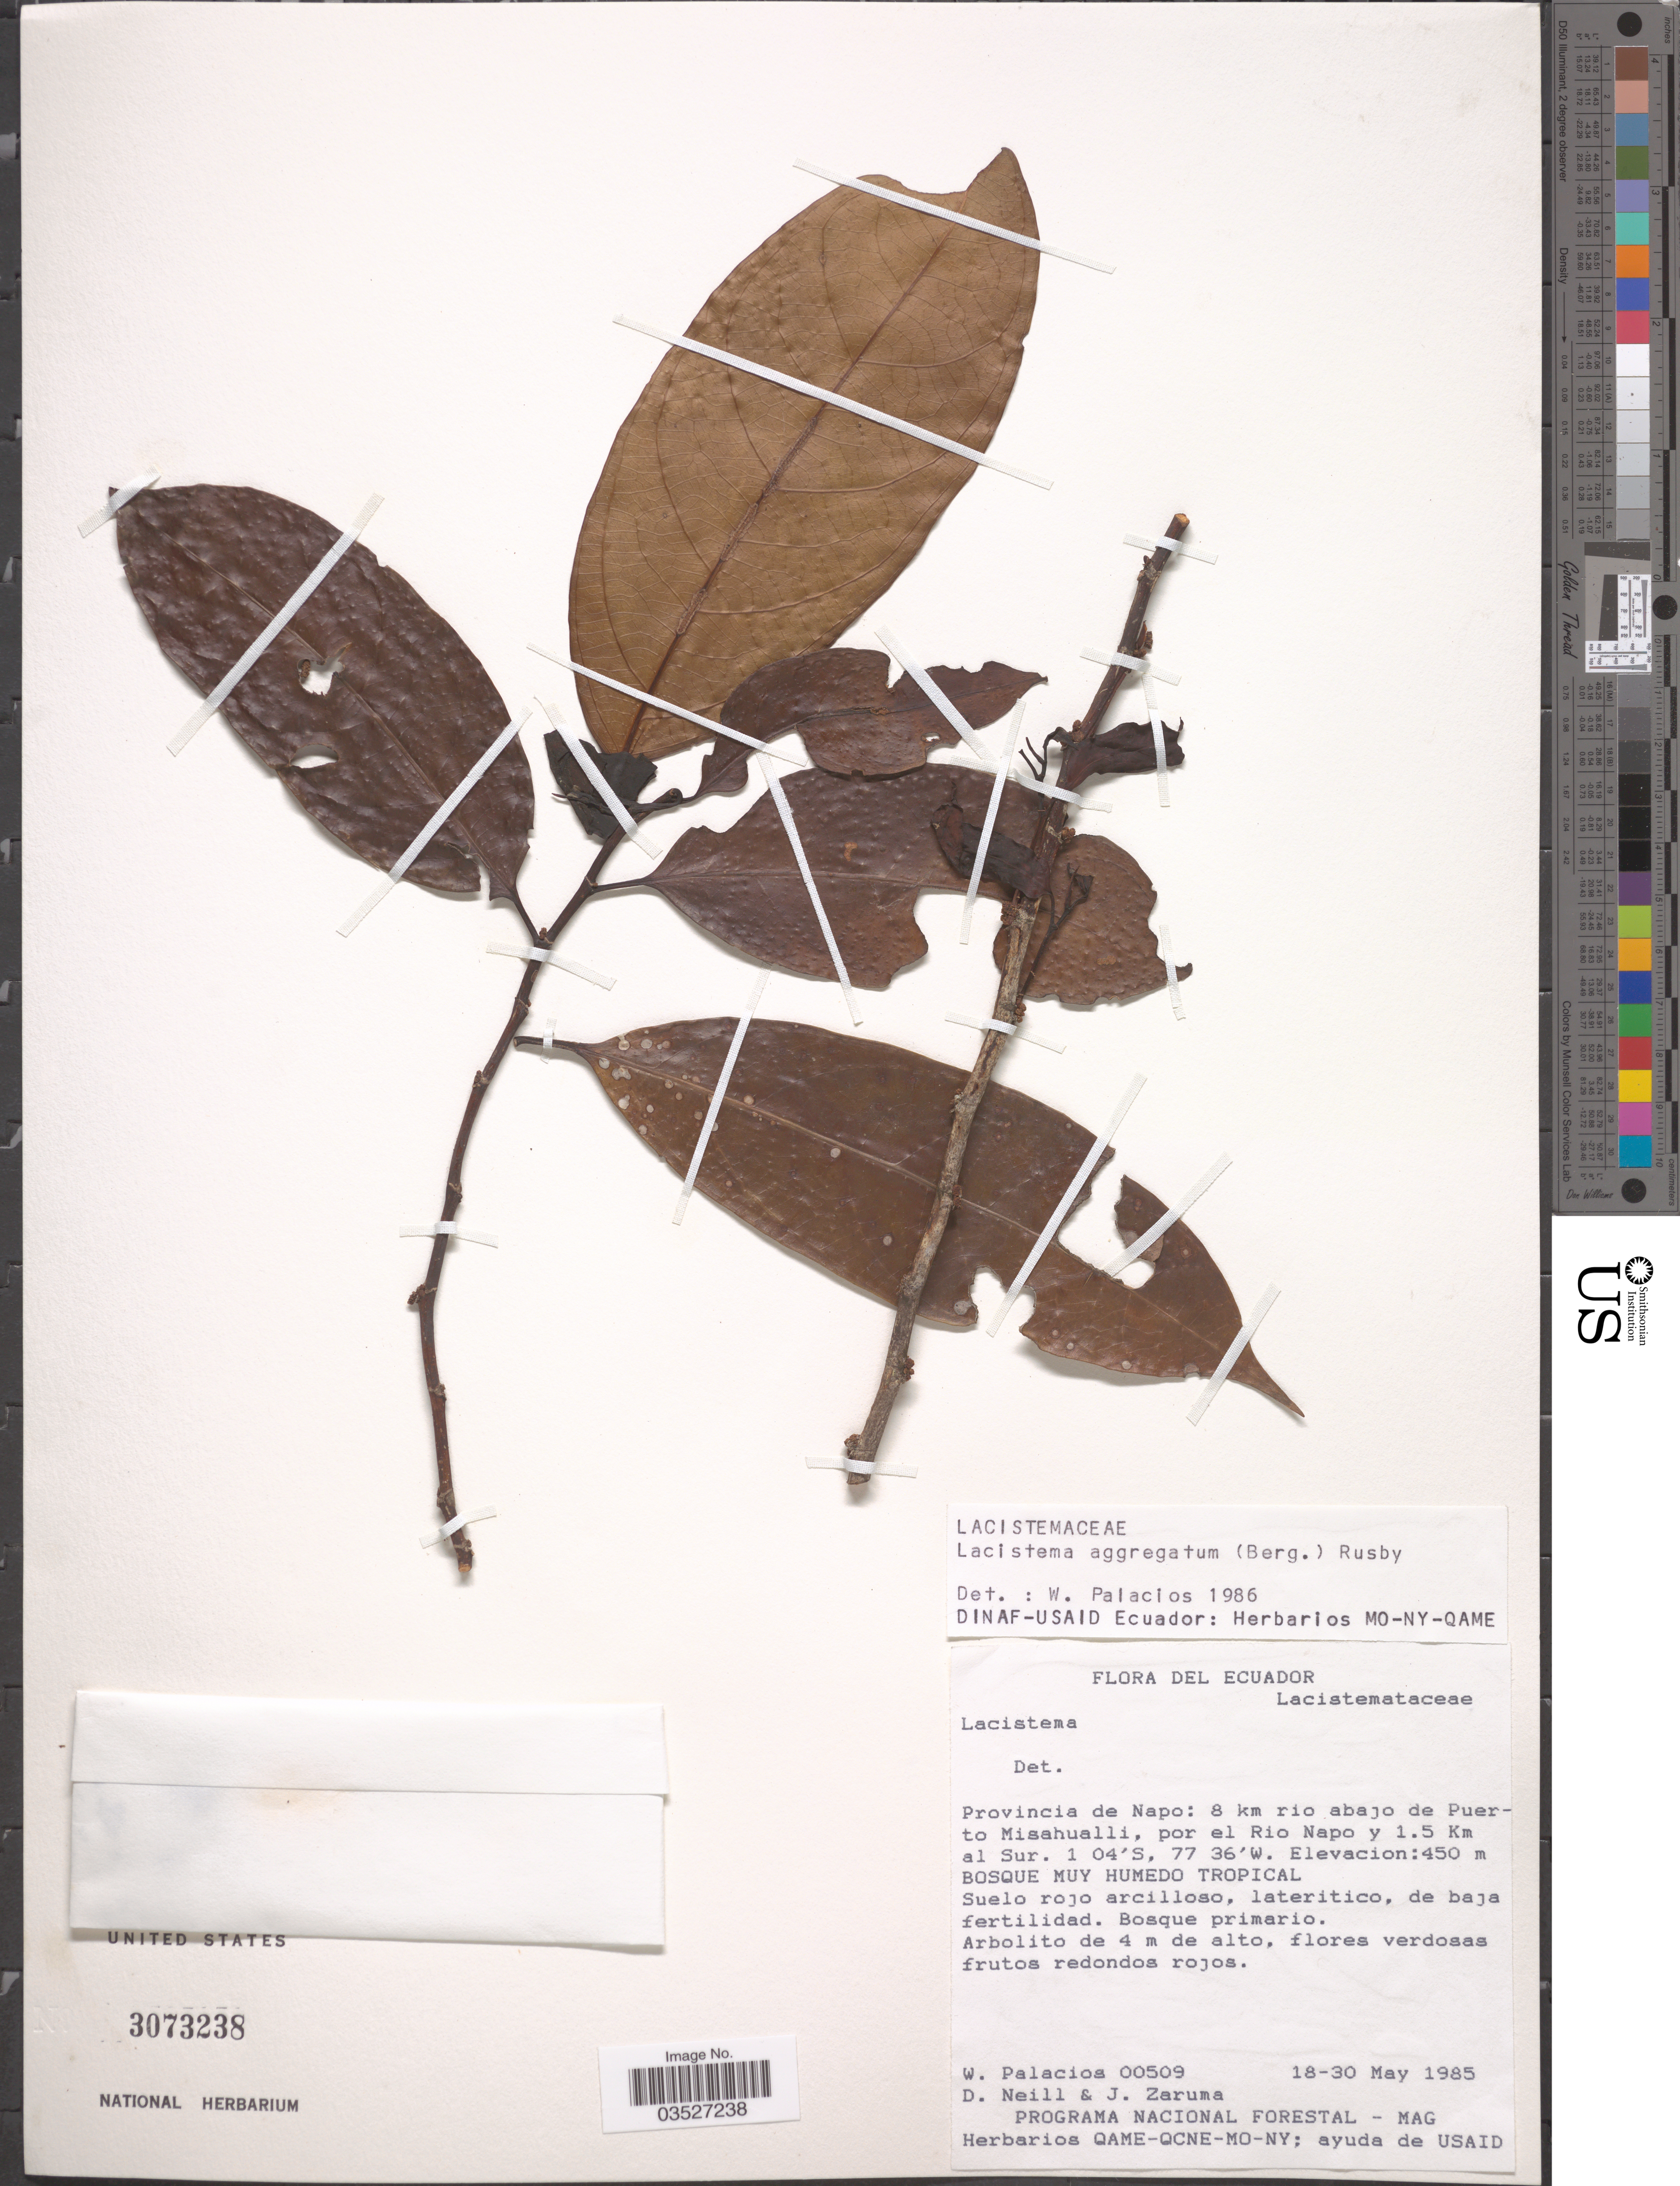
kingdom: Plantae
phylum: Tracheophyta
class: Magnoliopsida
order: Malpighiales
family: Lacistemataceae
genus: Lacistema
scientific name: Lacistema aggregatum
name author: (P.J. Bergius) Rusby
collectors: W. Palacios, D. Neill & J. Zaruma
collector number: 00509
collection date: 1985-05-18/1985-05-30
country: Ecuador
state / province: Napo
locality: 8 km rio abajo de Puerto Misahualli, por el Rio Napo y 1.5 Km al Sur.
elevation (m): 450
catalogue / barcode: US 3073238